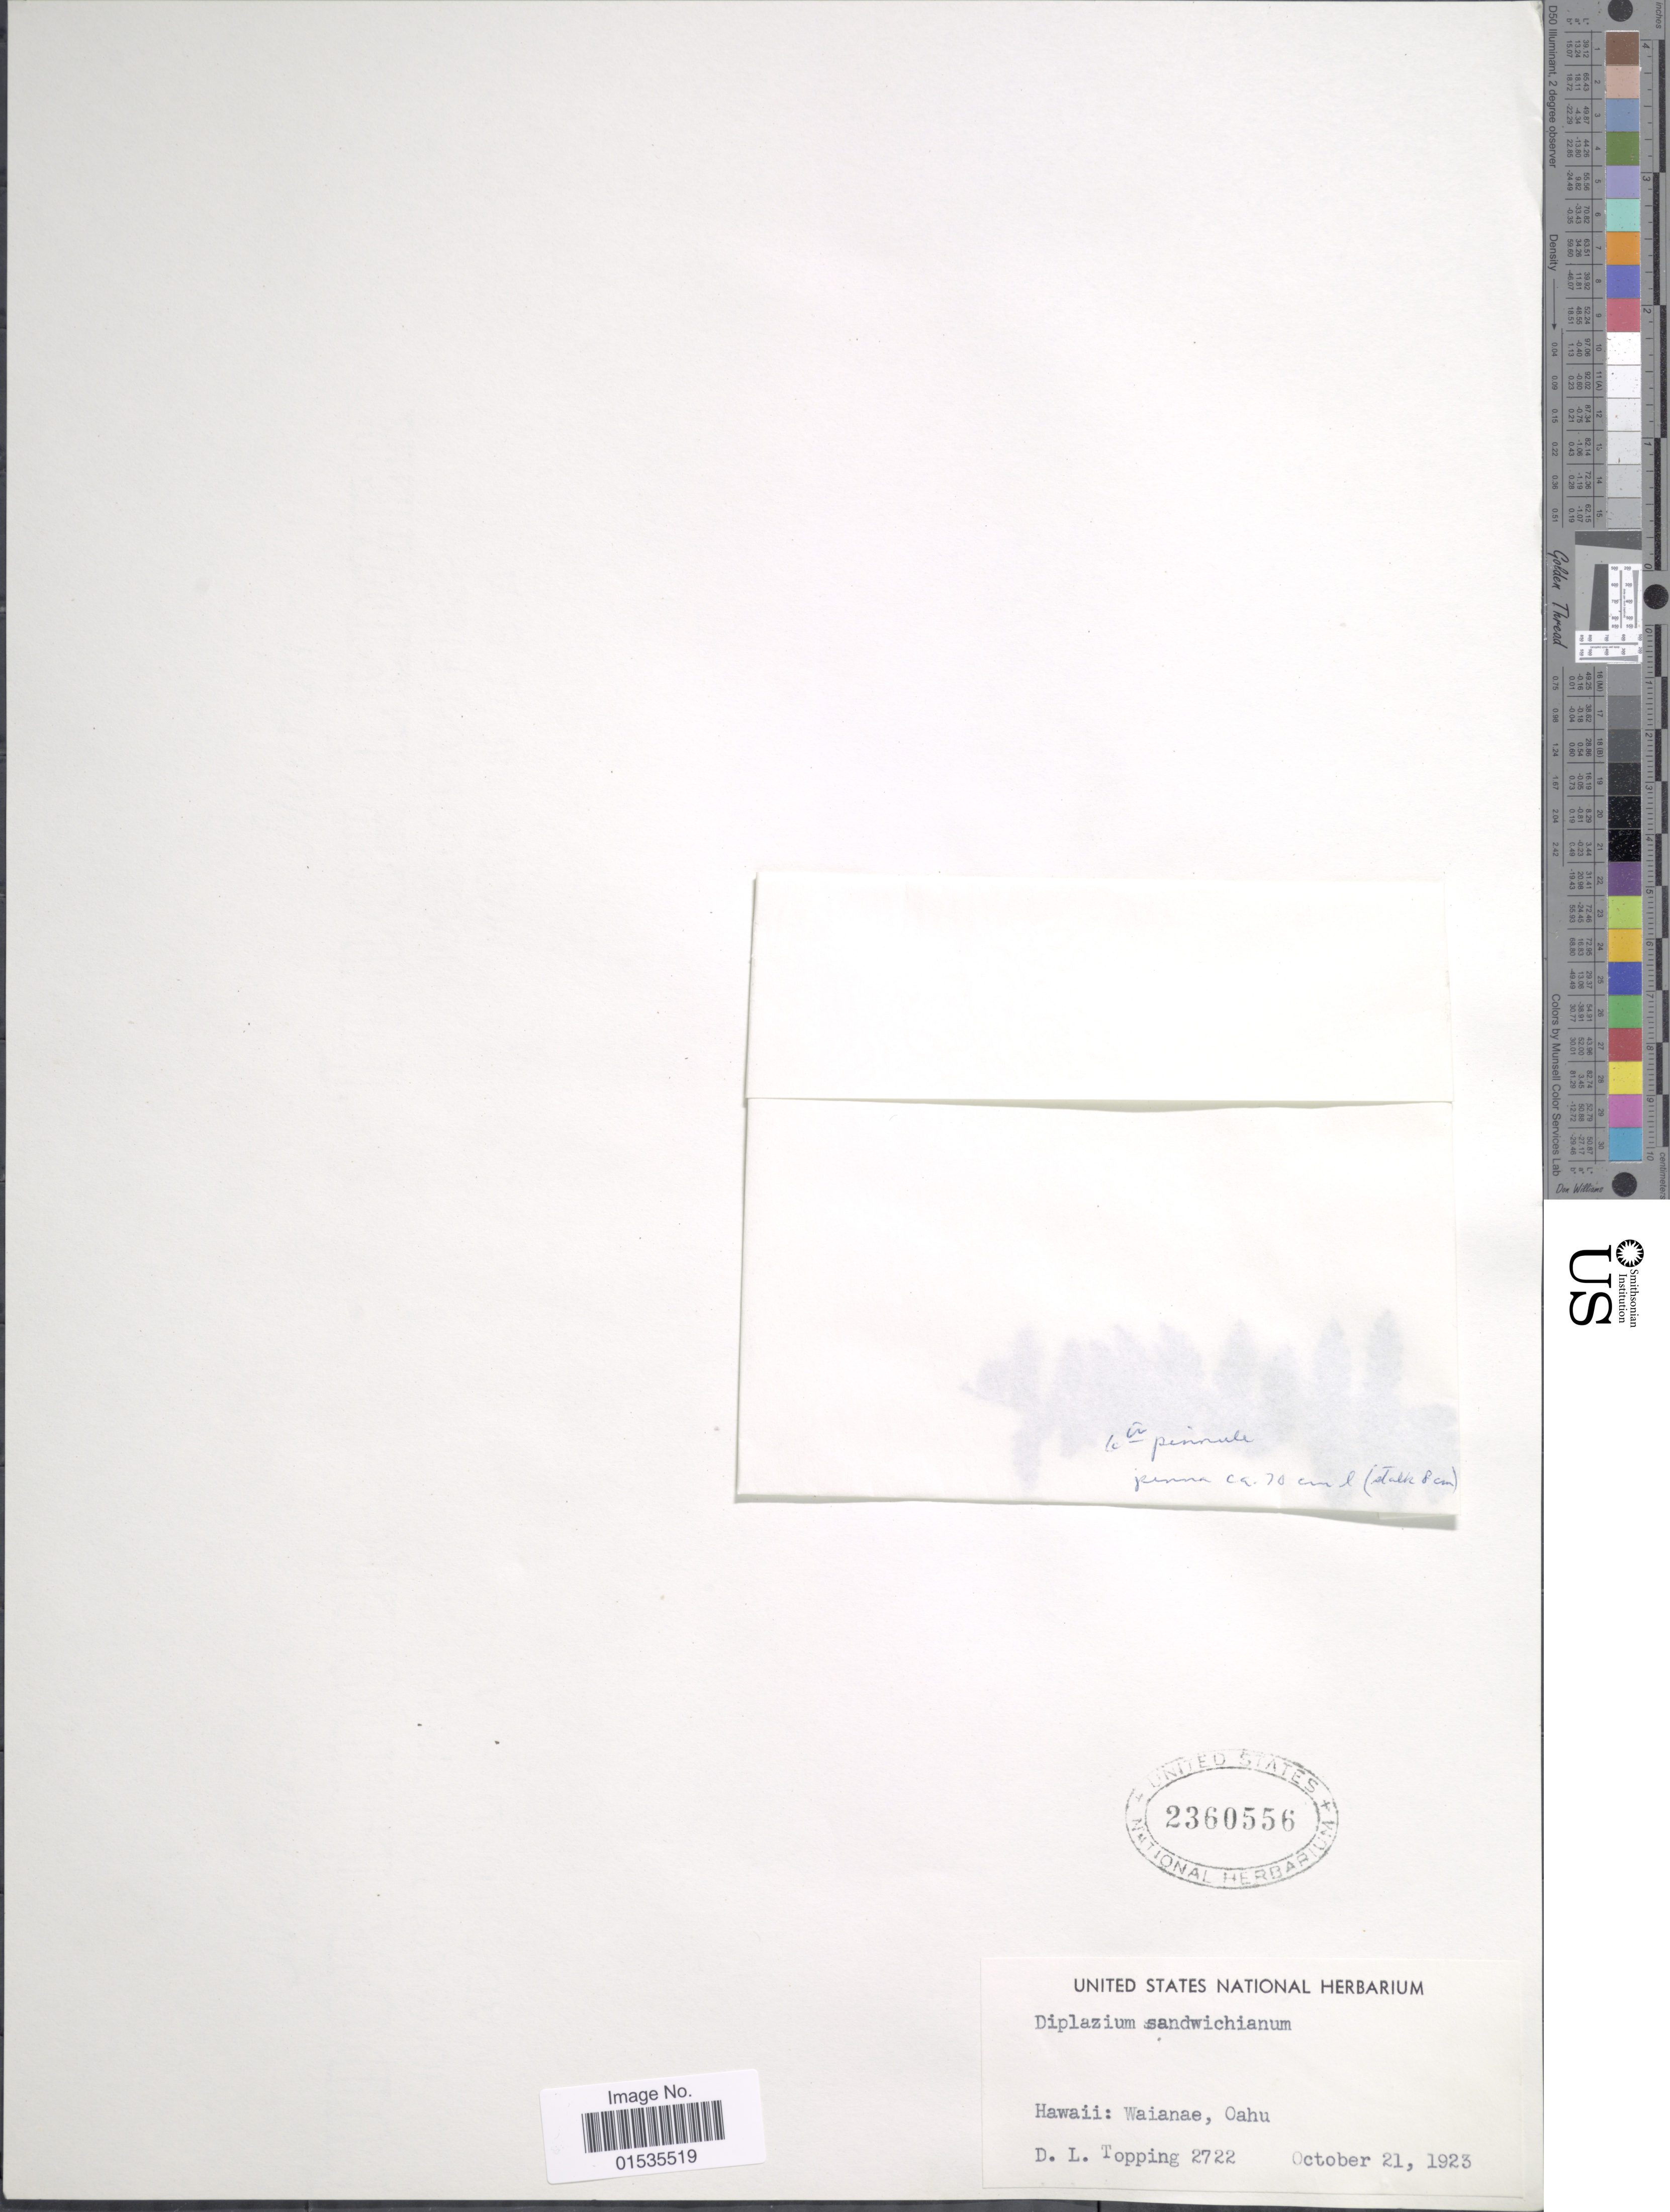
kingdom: Plantae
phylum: Tracheophyta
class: Polypodiopsida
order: Polypodiales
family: Athyriaceae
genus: Diplazium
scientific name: Diplazium sandwichianum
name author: (C. Presl) Diels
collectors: D. L. Topping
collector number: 2722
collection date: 1923-10-21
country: United States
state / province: Hawaii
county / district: Honolulu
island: Oahu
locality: Waianea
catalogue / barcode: US 2360556